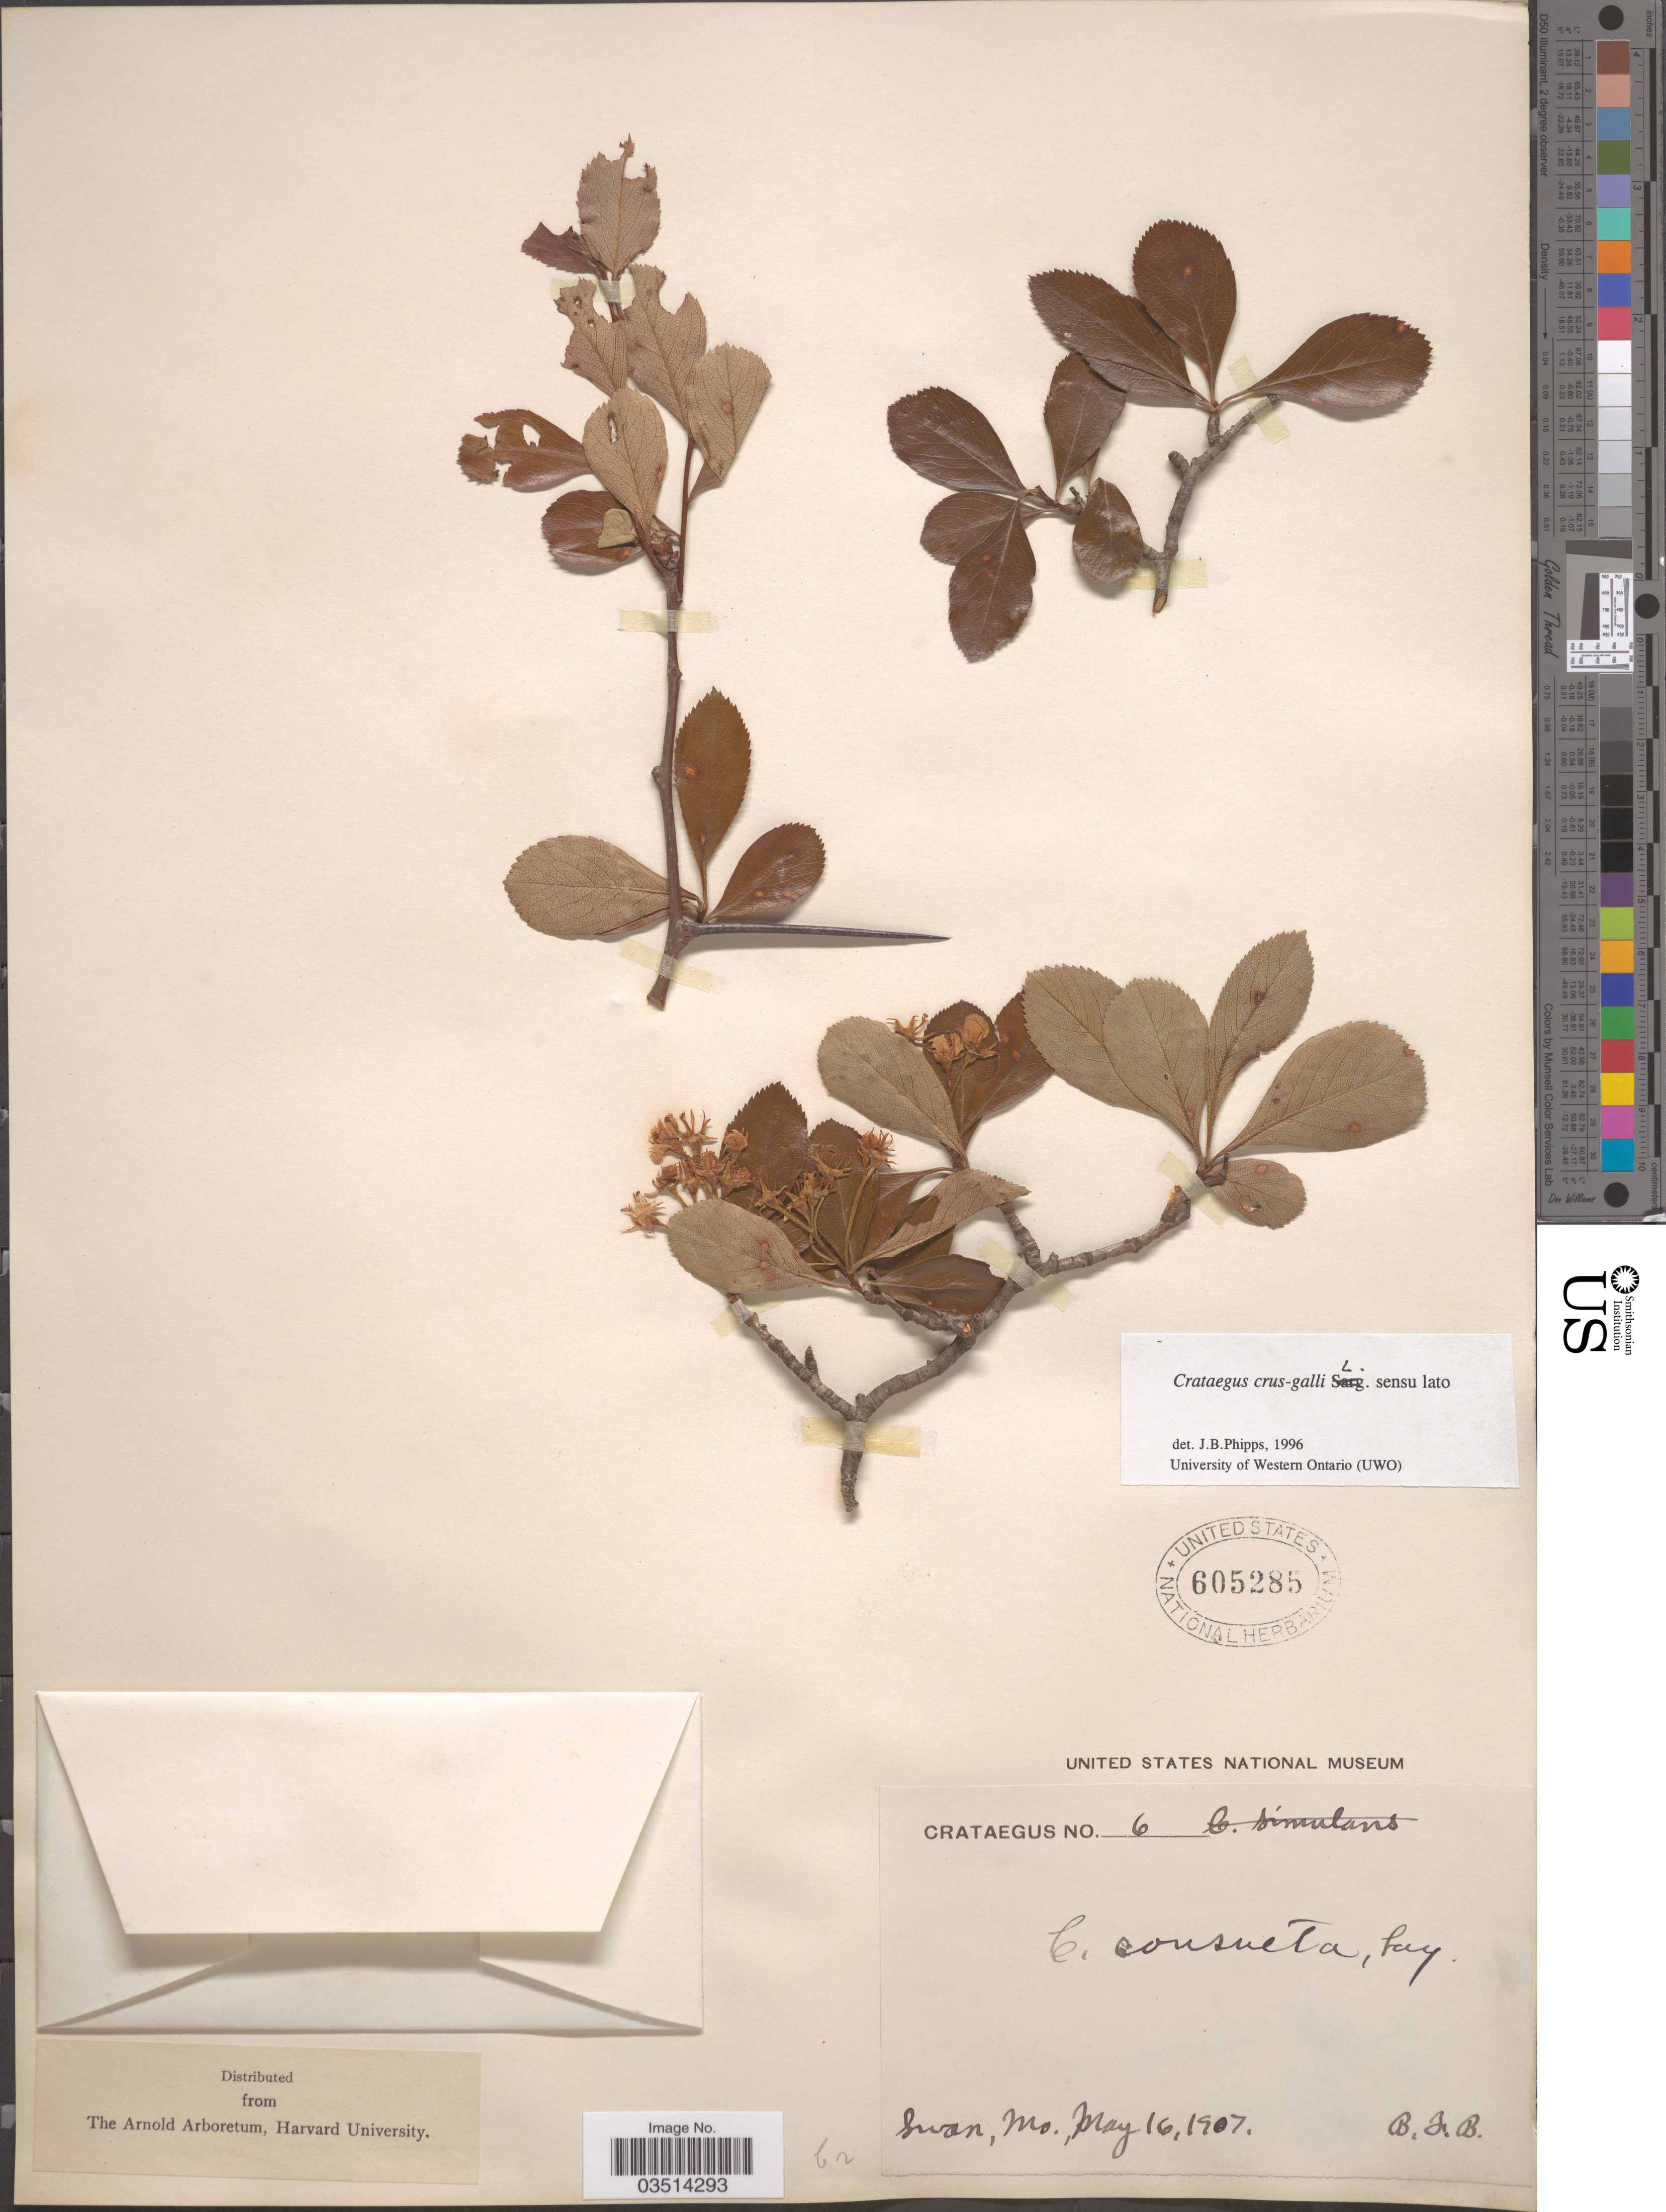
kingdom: Plantae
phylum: Tracheophyta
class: Magnoliopsida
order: Rosales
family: Rosaceae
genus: Crataegus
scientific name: Crataegus crus-galli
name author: L.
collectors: B. F. B.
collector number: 6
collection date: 1907-05-16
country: United States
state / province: Missouri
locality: Swan.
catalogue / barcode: US 605285